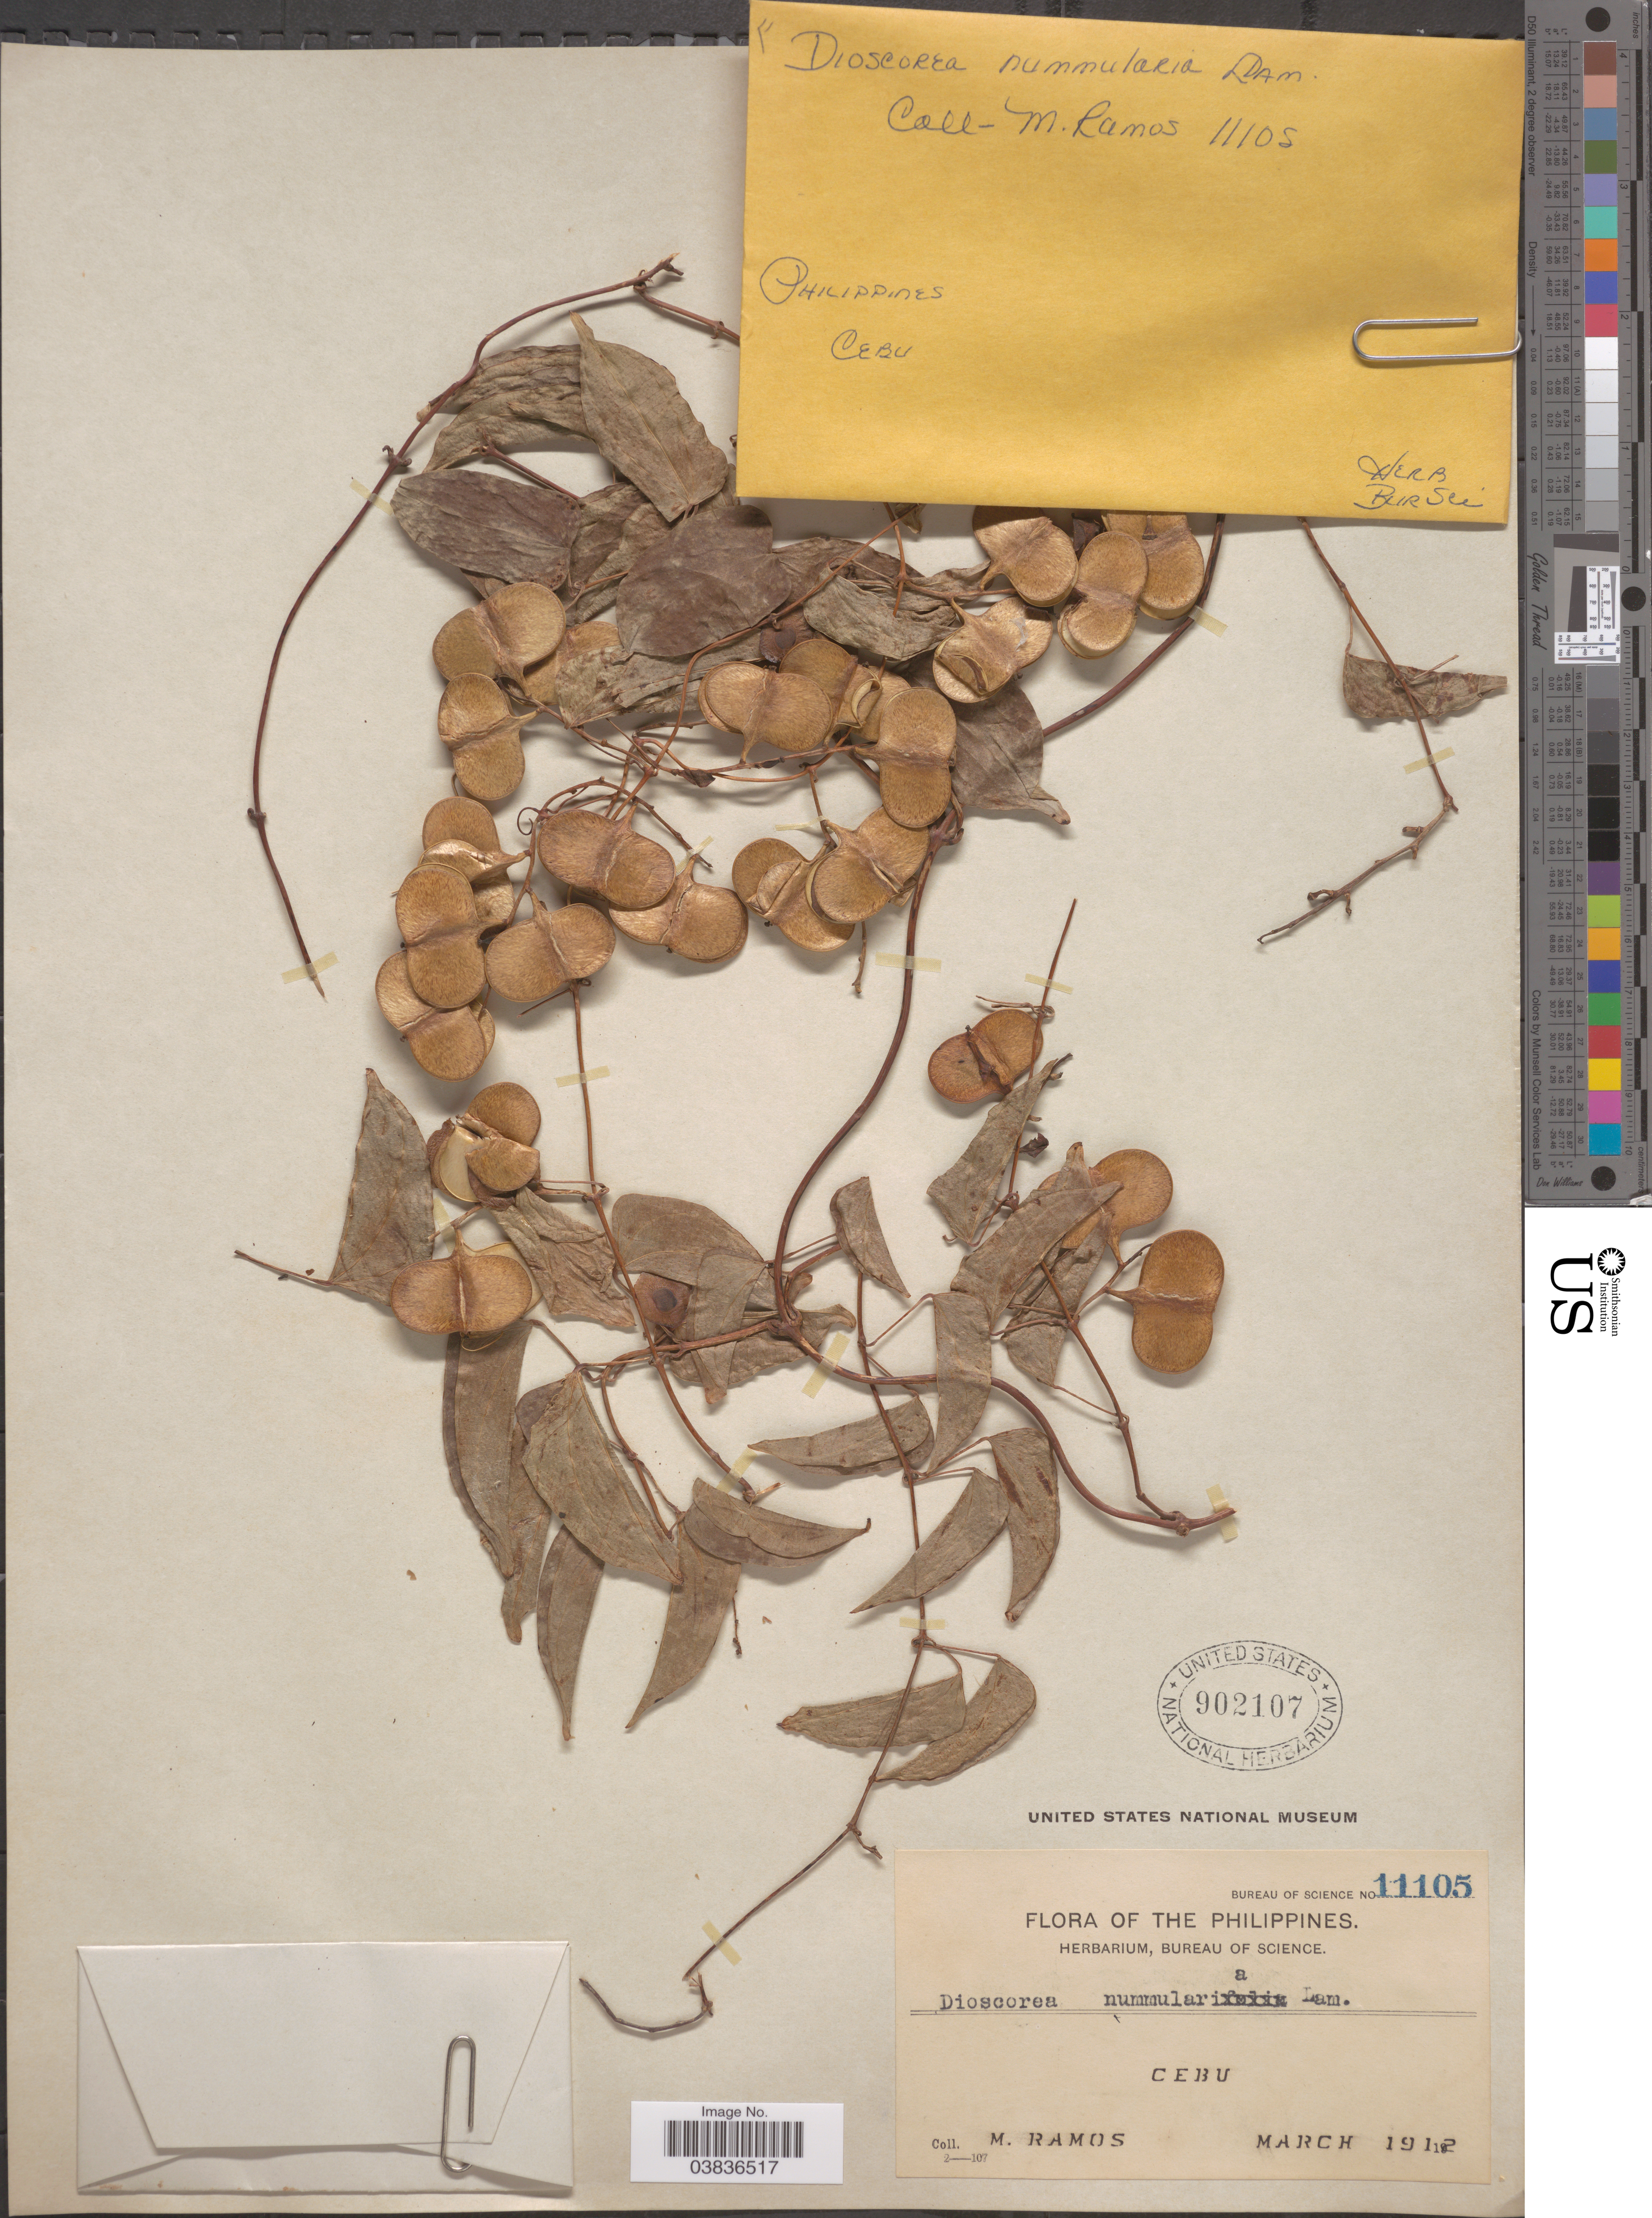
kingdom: Plantae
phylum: Tracheophyta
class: Liliopsida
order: Dioscoreales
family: Dioscoreaceae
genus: Dioscorea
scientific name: Dioscorea nummularia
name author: Lam.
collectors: M. Ramos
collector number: Bureau of Science 11105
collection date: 1912-03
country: Philippines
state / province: Central Visayas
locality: Cebu.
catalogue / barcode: US 902107